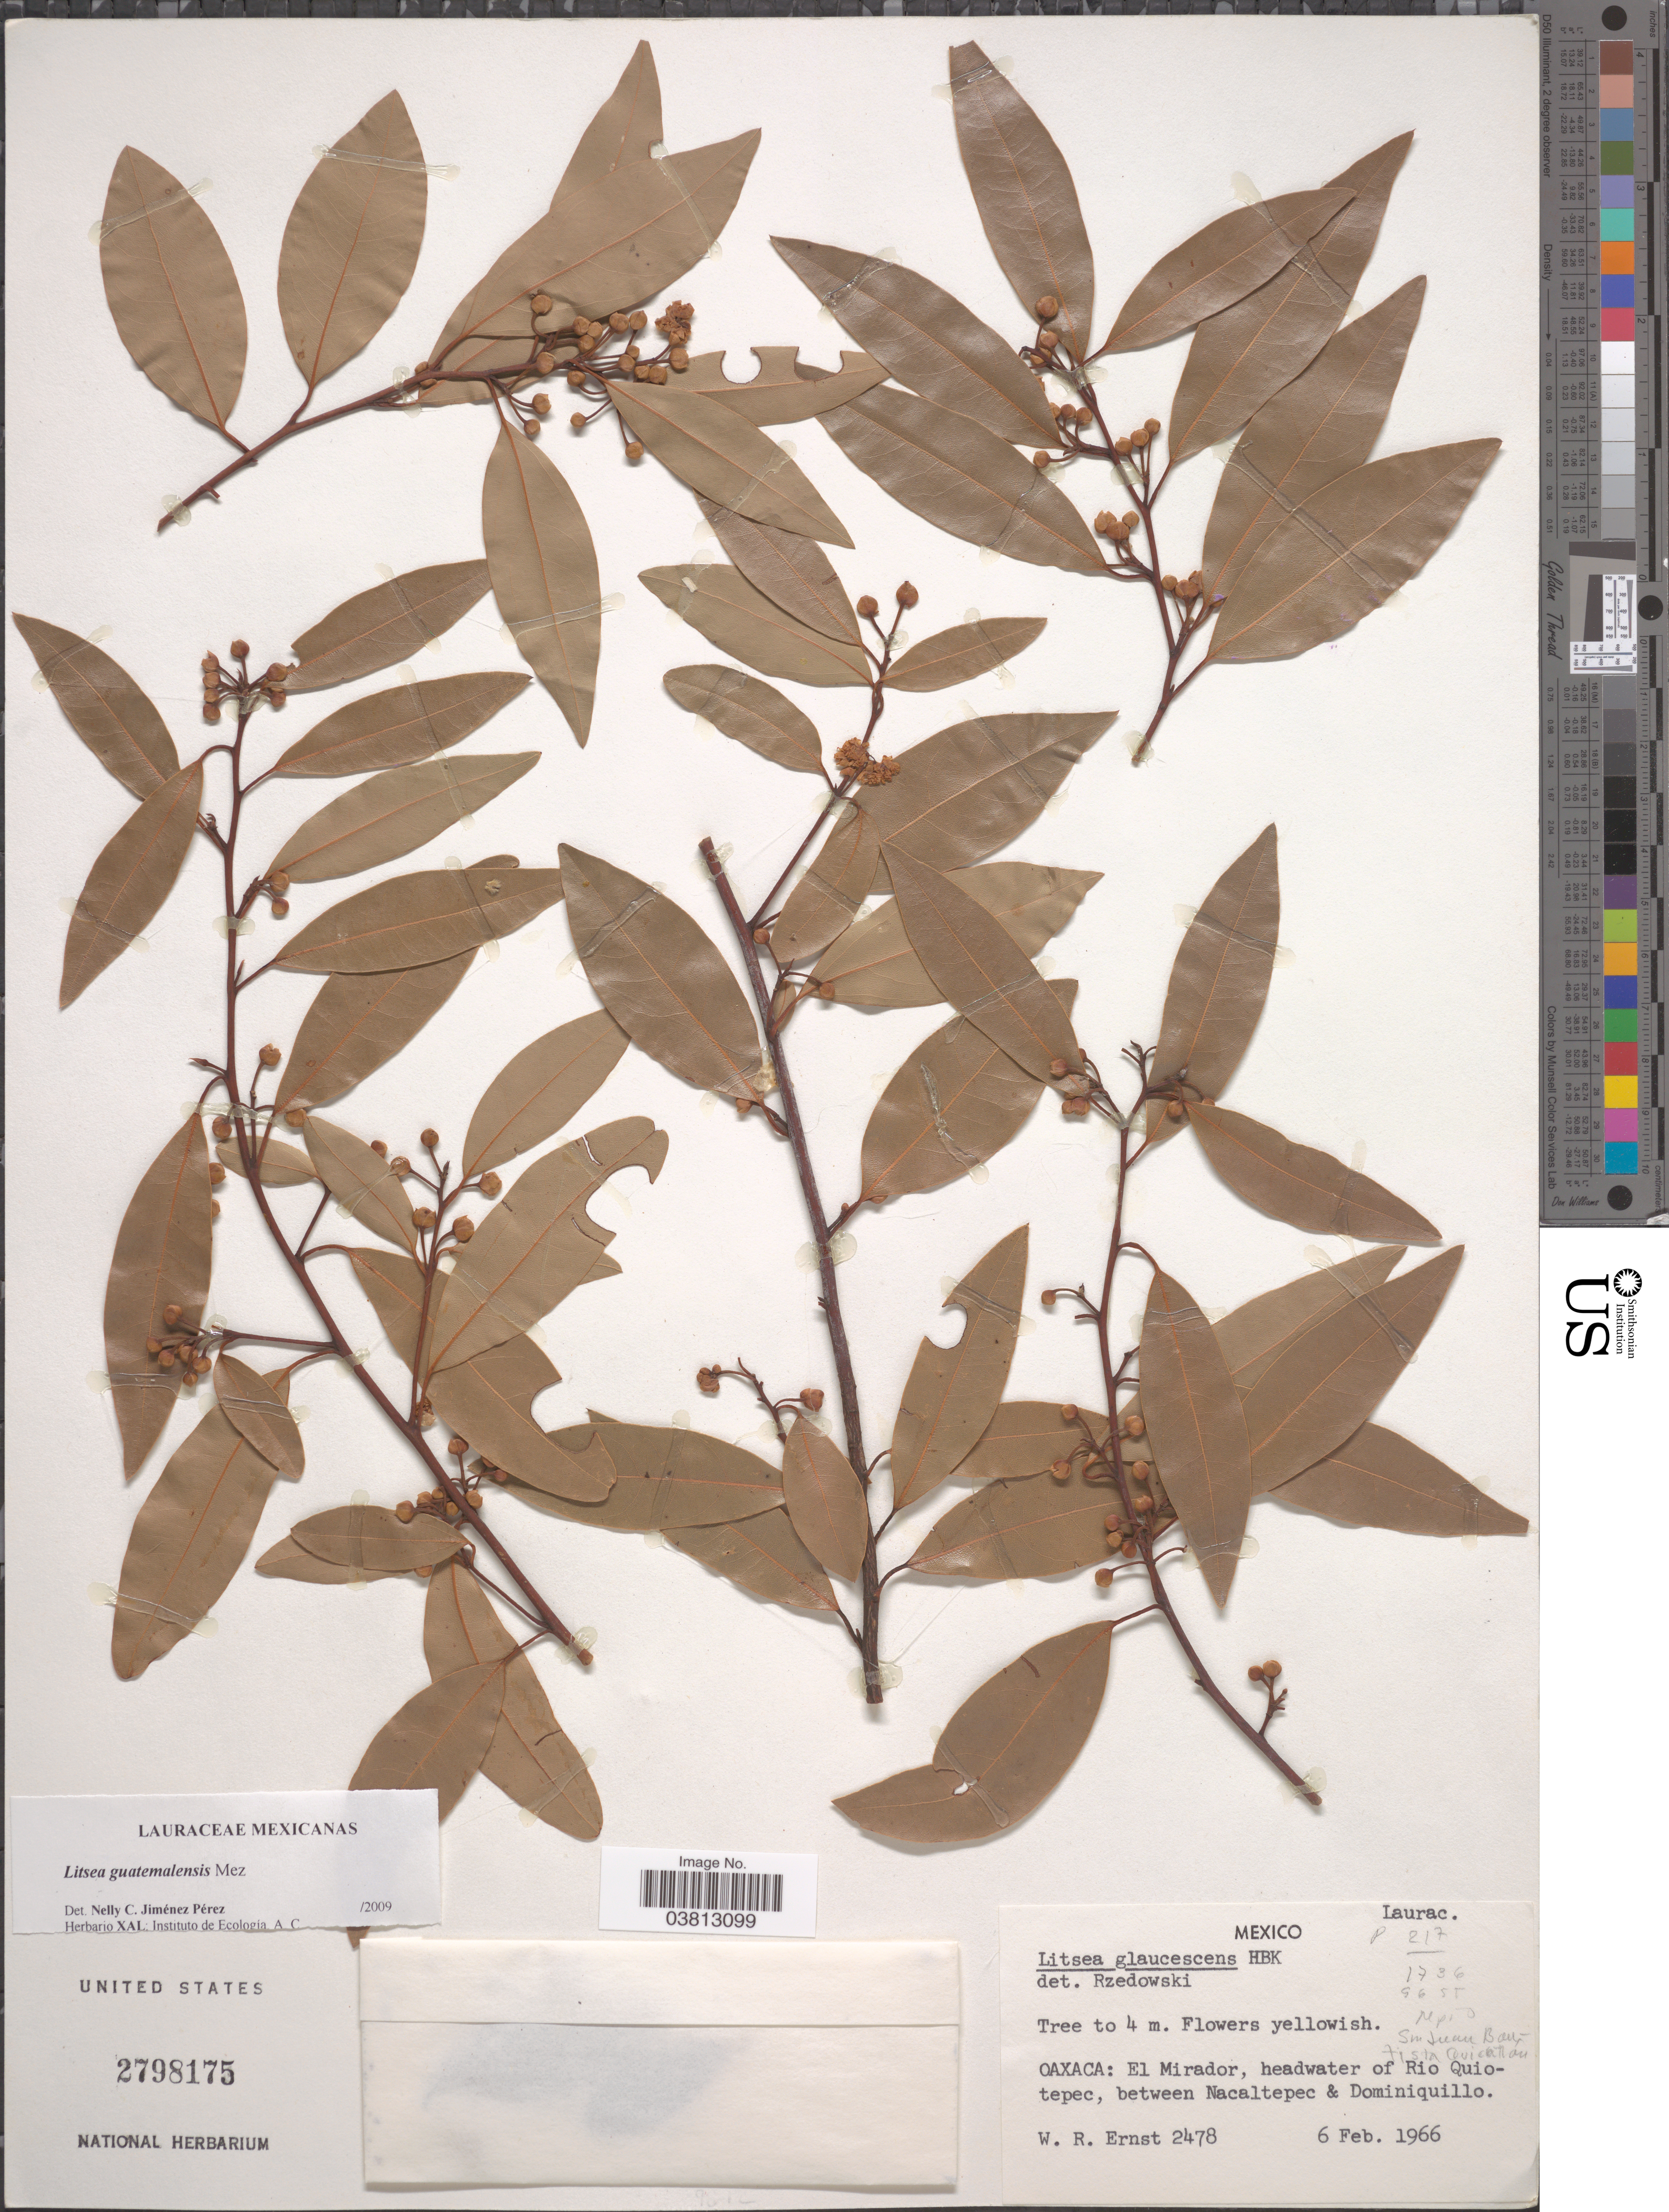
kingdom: Plantae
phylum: Tracheophyta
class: Magnoliopsida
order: Laurales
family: Lauraceae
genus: Litsea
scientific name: Litsea guatemalensis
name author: Mez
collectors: W. R. Ernst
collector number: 2478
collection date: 1966-02-06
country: Mexico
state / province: Oaxaca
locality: El Mirador, headwater of Rio Quiotepec, between Nacaltepec & Dominquillo.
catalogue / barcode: US 2798175